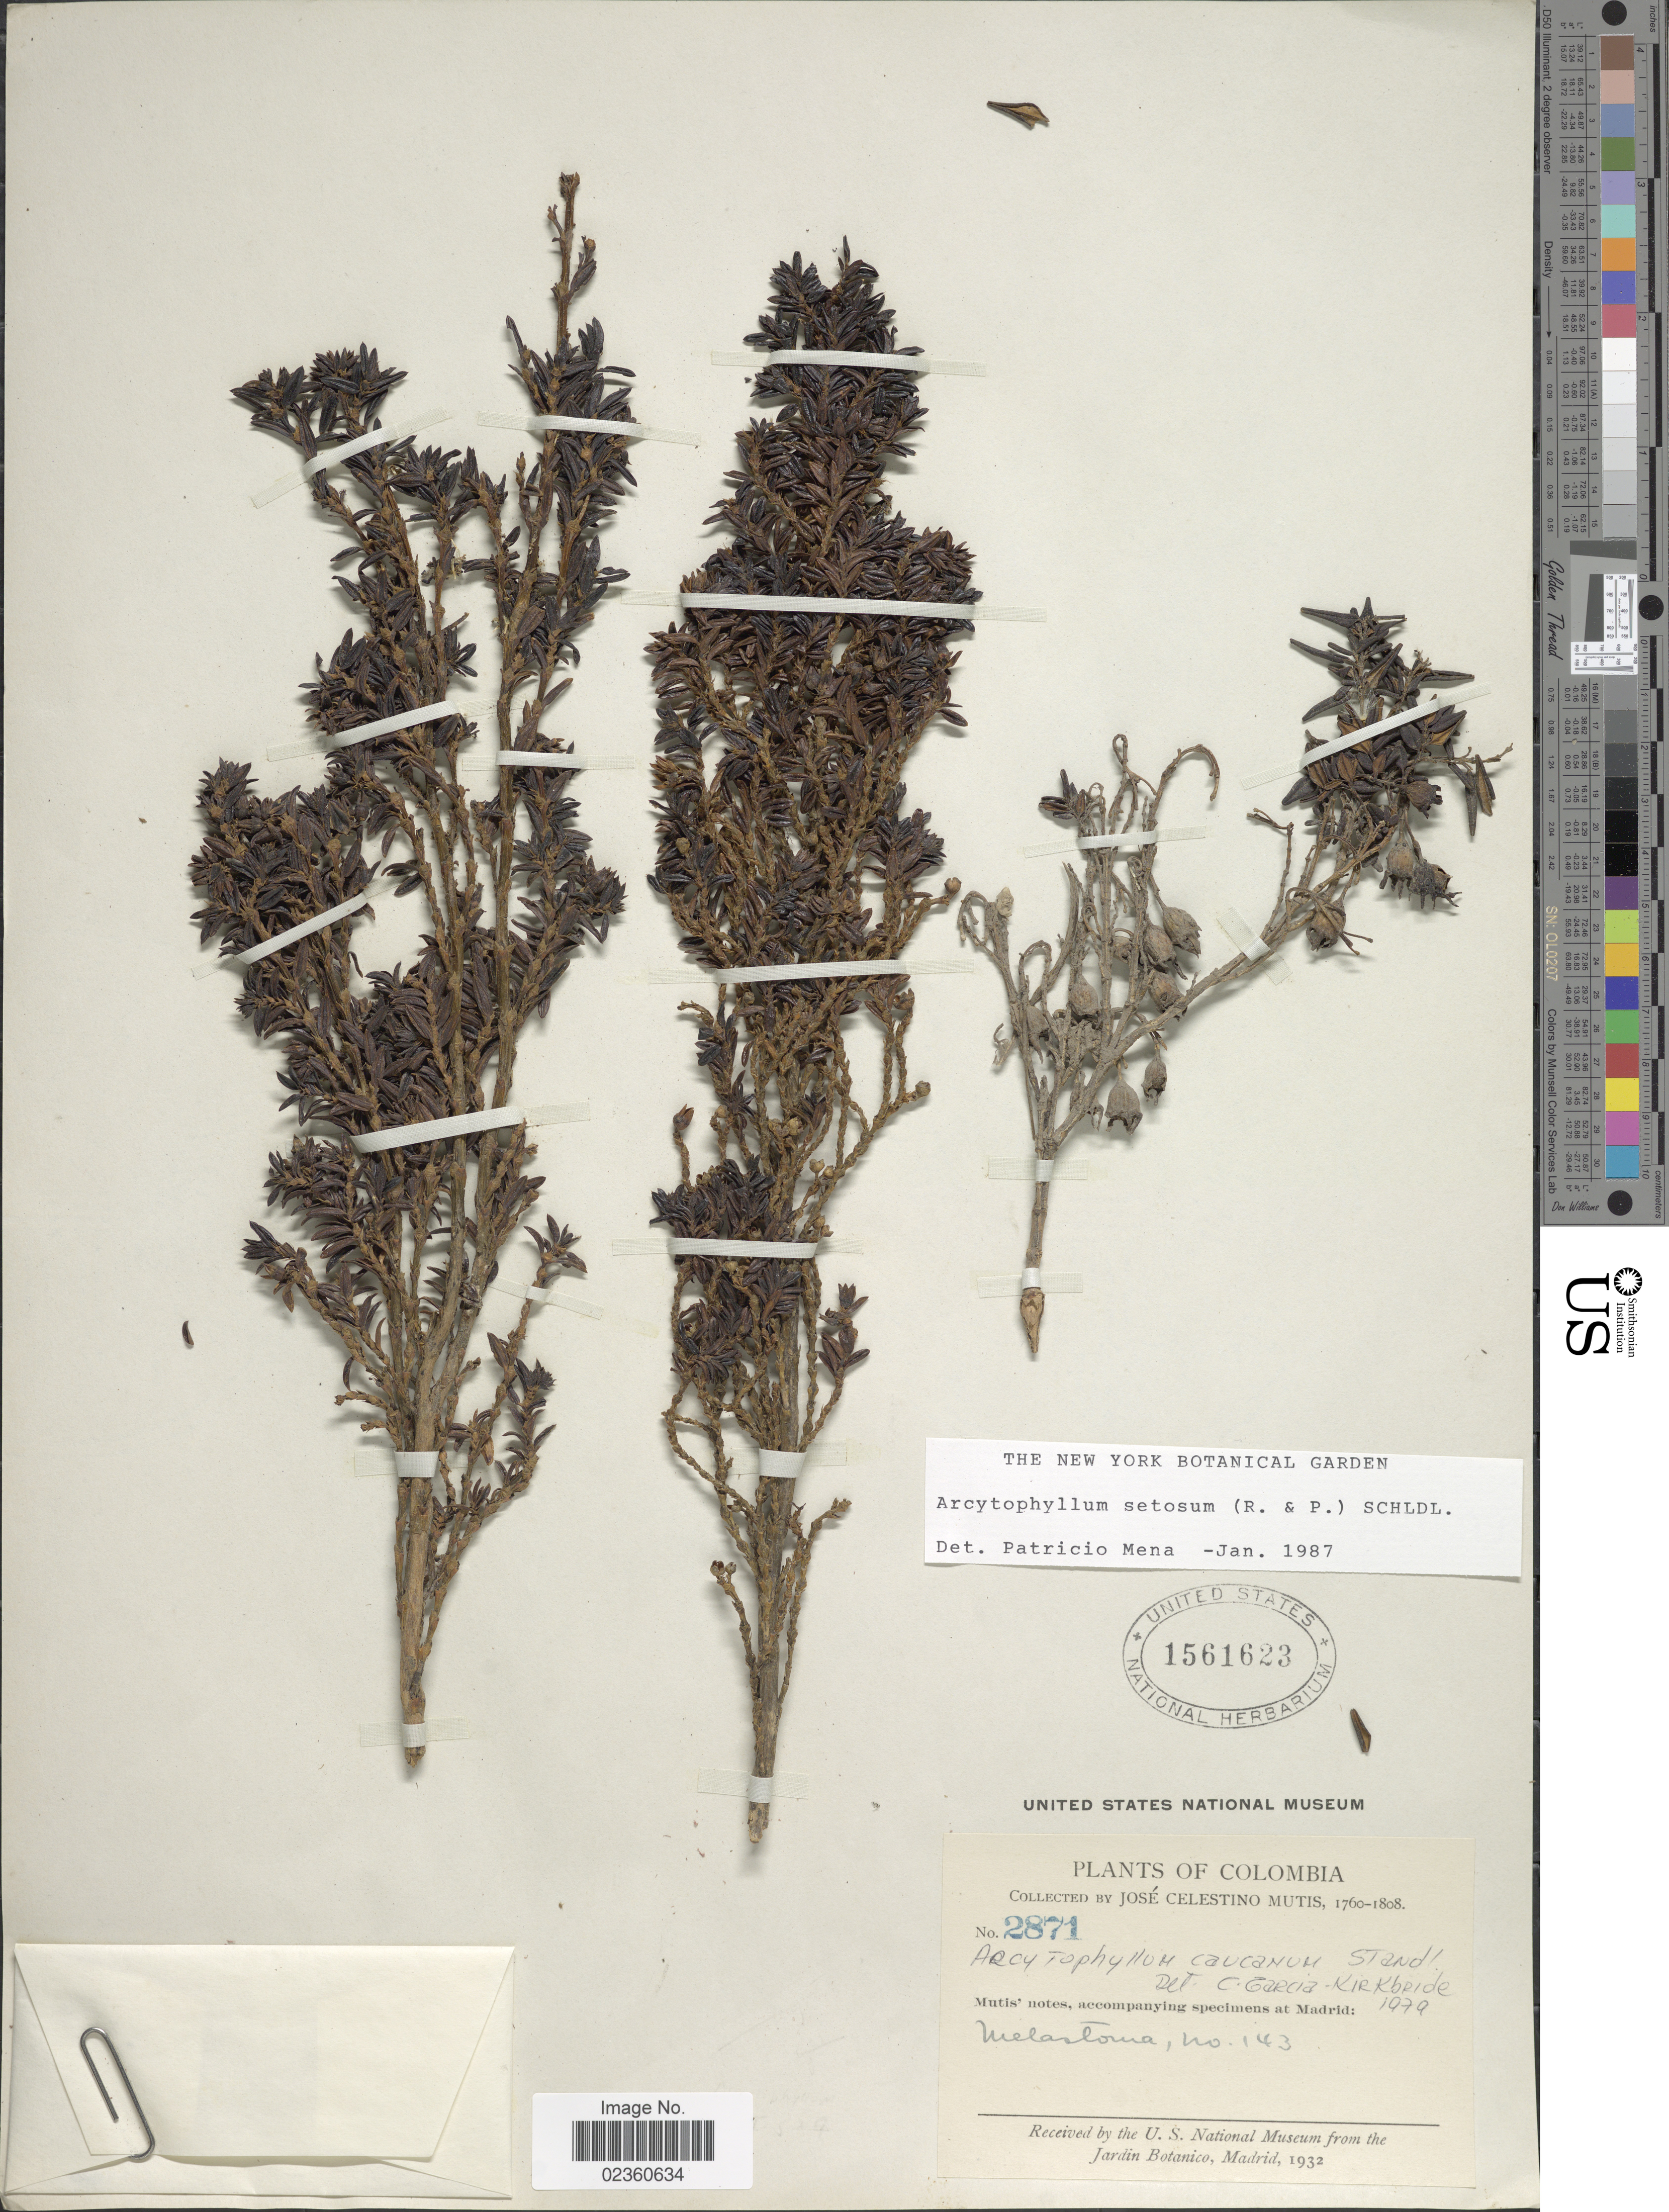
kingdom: Plantae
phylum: Tracheophyta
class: Magnoliopsida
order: Gentianales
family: Rubiaceae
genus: Arcytophyllum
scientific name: Arcytophyllum setosum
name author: (Ruiz & Pav.) Schltdl.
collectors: J. C. B. Mutis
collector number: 2871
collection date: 1760/1808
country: Colombia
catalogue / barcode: US 1561623